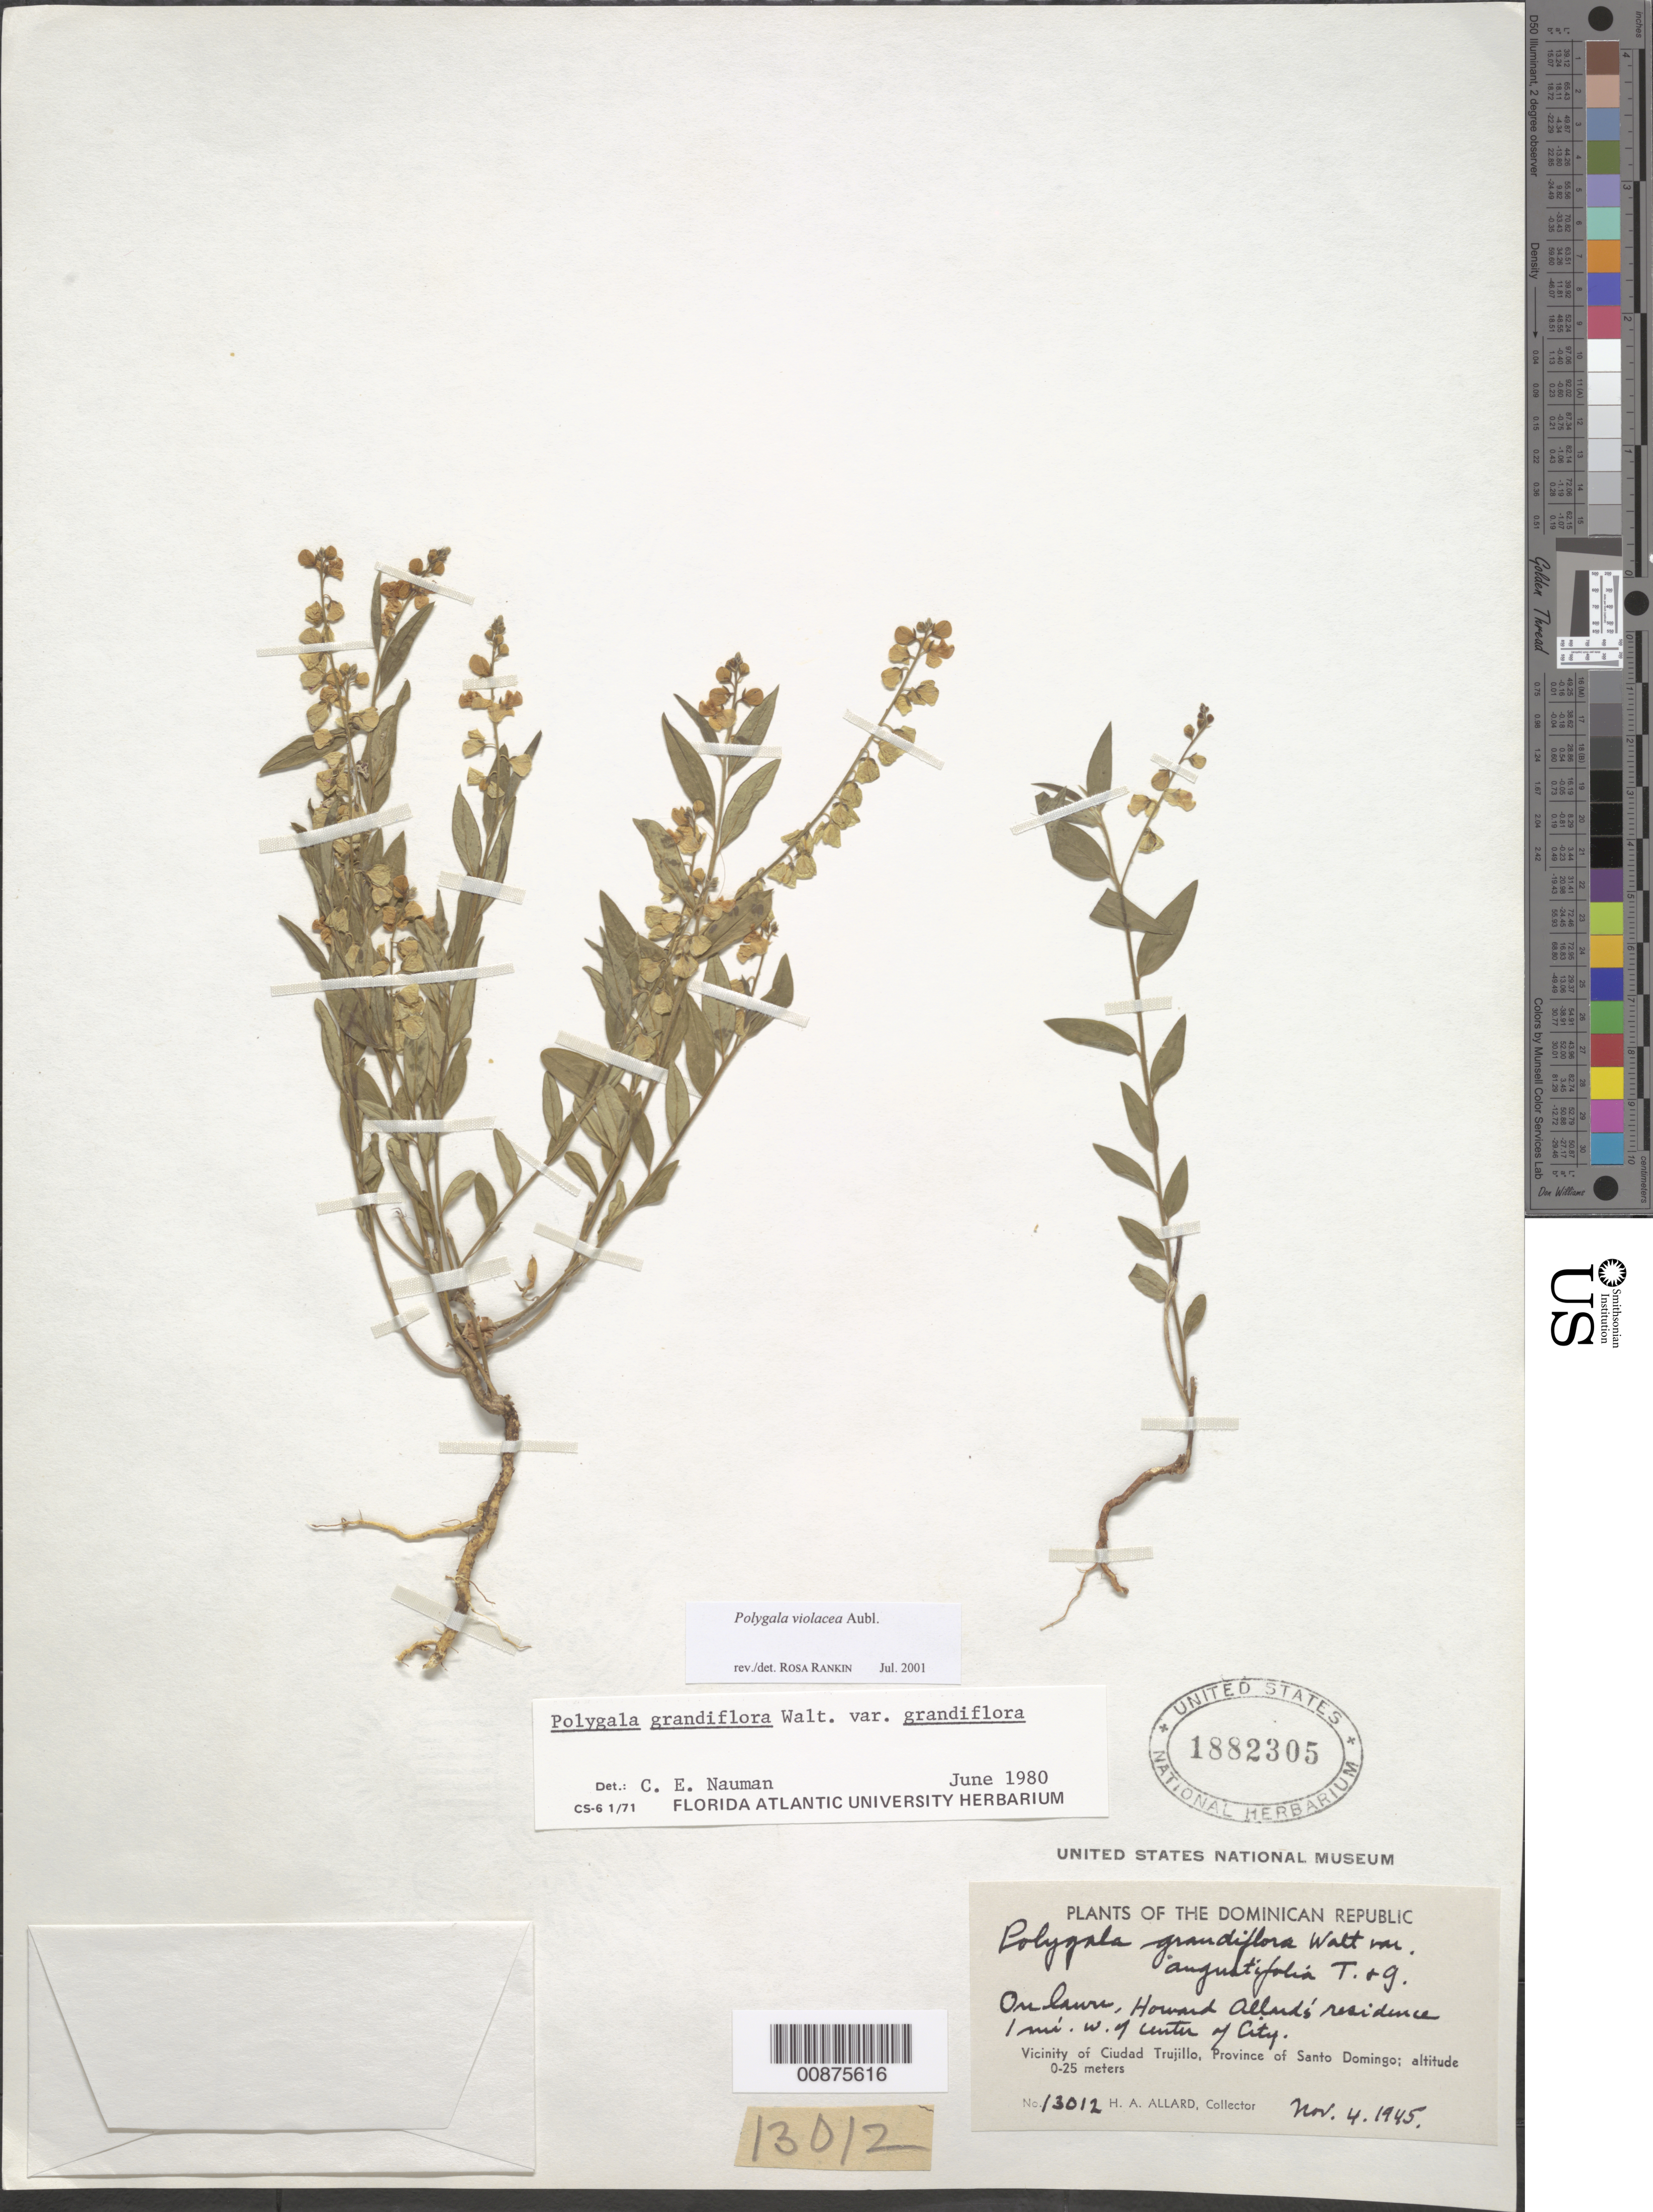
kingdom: Plantae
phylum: Tracheophyta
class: Magnoliopsida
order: Fabales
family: Polygalaceae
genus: Asemeia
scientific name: Asemeia violacea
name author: (Aubl.) J.F.B. Pastore & J.R. Abbott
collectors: H. A. Allard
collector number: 13012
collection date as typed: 04 Nov 1945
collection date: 1945-11-04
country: Dominican Republic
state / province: Distrito Nacional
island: Hispaniola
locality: Vicinity of Santo Domingo City, Howard Allard's residence, 1 mile W of center of city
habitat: On lawn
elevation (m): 0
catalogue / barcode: US 1882305